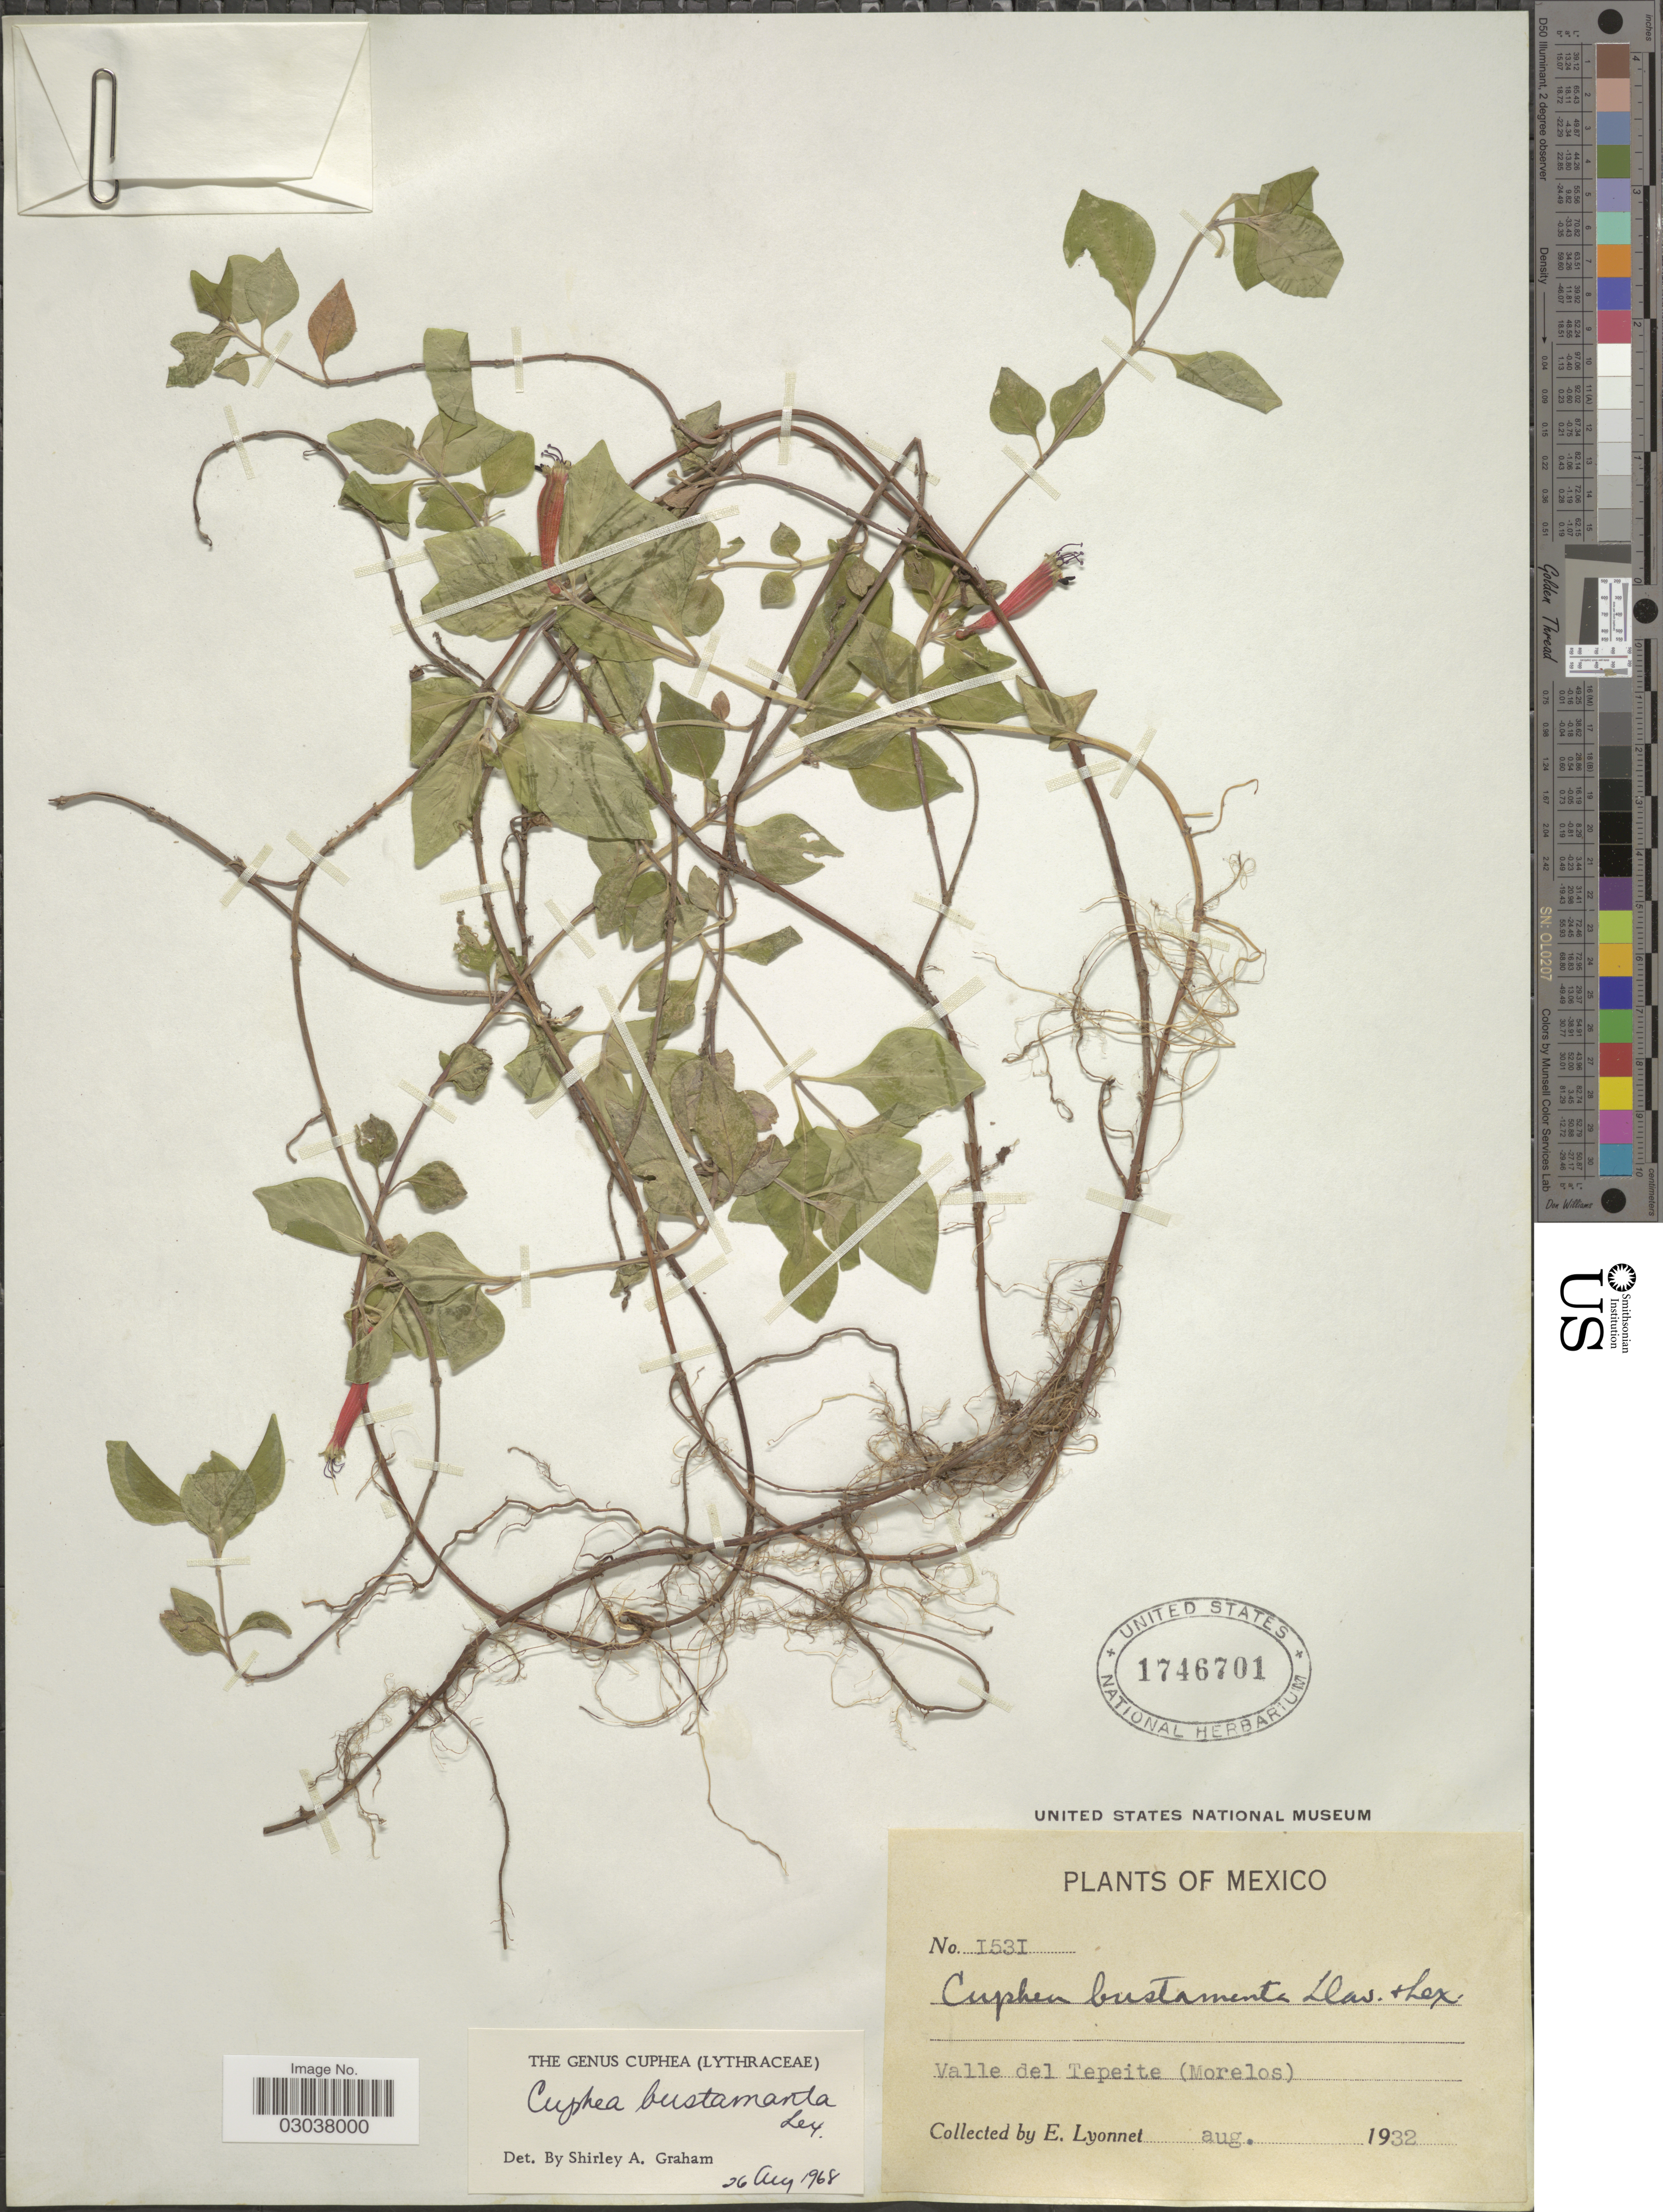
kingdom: Plantae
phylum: Tracheophyta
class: Magnoliopsida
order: Myrtales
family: Lythraceae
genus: Cuphea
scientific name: Cuphea bustamanta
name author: Lex.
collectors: E. Lyonnet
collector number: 1531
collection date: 1932-08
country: Mexico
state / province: Morelos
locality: Valle del Tepeite.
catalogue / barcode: US 1746701